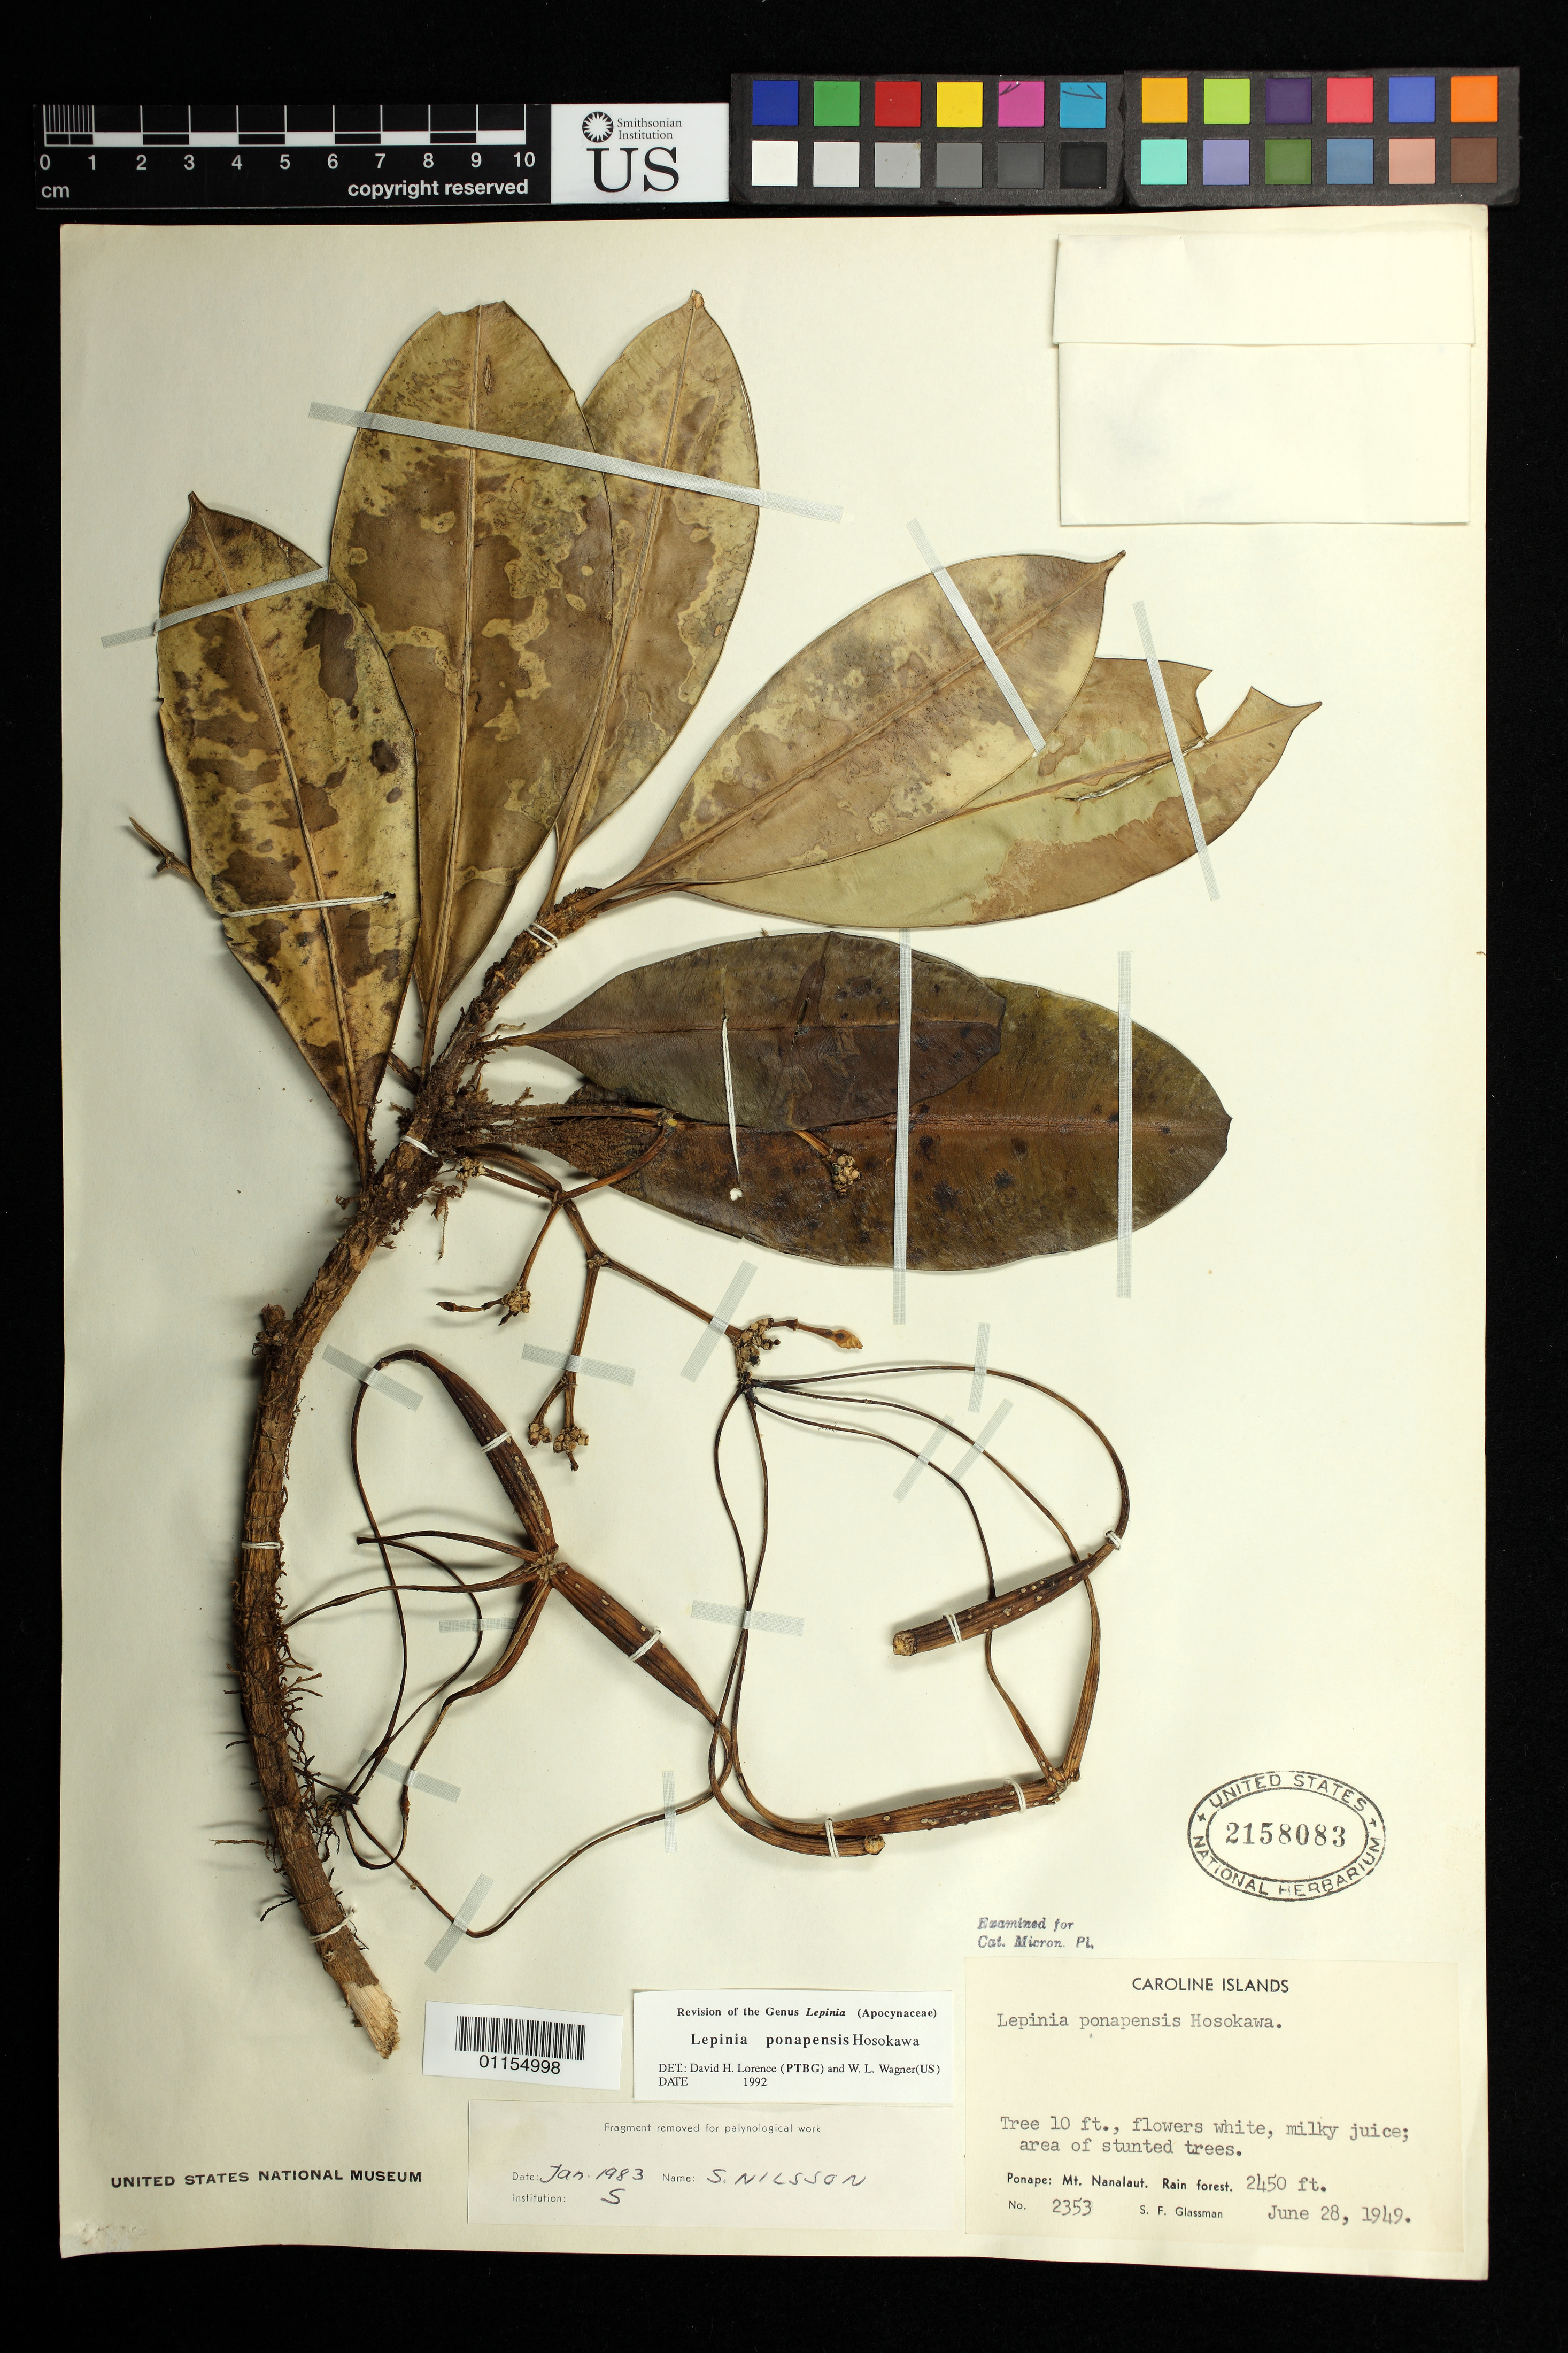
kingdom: Plantae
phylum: Tracheophyta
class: Magnoliopsida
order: Gentianales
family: Apocynaceae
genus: Lepinia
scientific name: Lepinia ponapensis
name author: Hosok.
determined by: Lorence, David H.; Wagner, W. L.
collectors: S. F. Glassman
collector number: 2353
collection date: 1949-06-28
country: Micronesia, Federated States of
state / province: Pohnpei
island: Pohnpei [Ponape]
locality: Mt. Nanalaut.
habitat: Rain forest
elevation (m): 747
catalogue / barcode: US 2158083